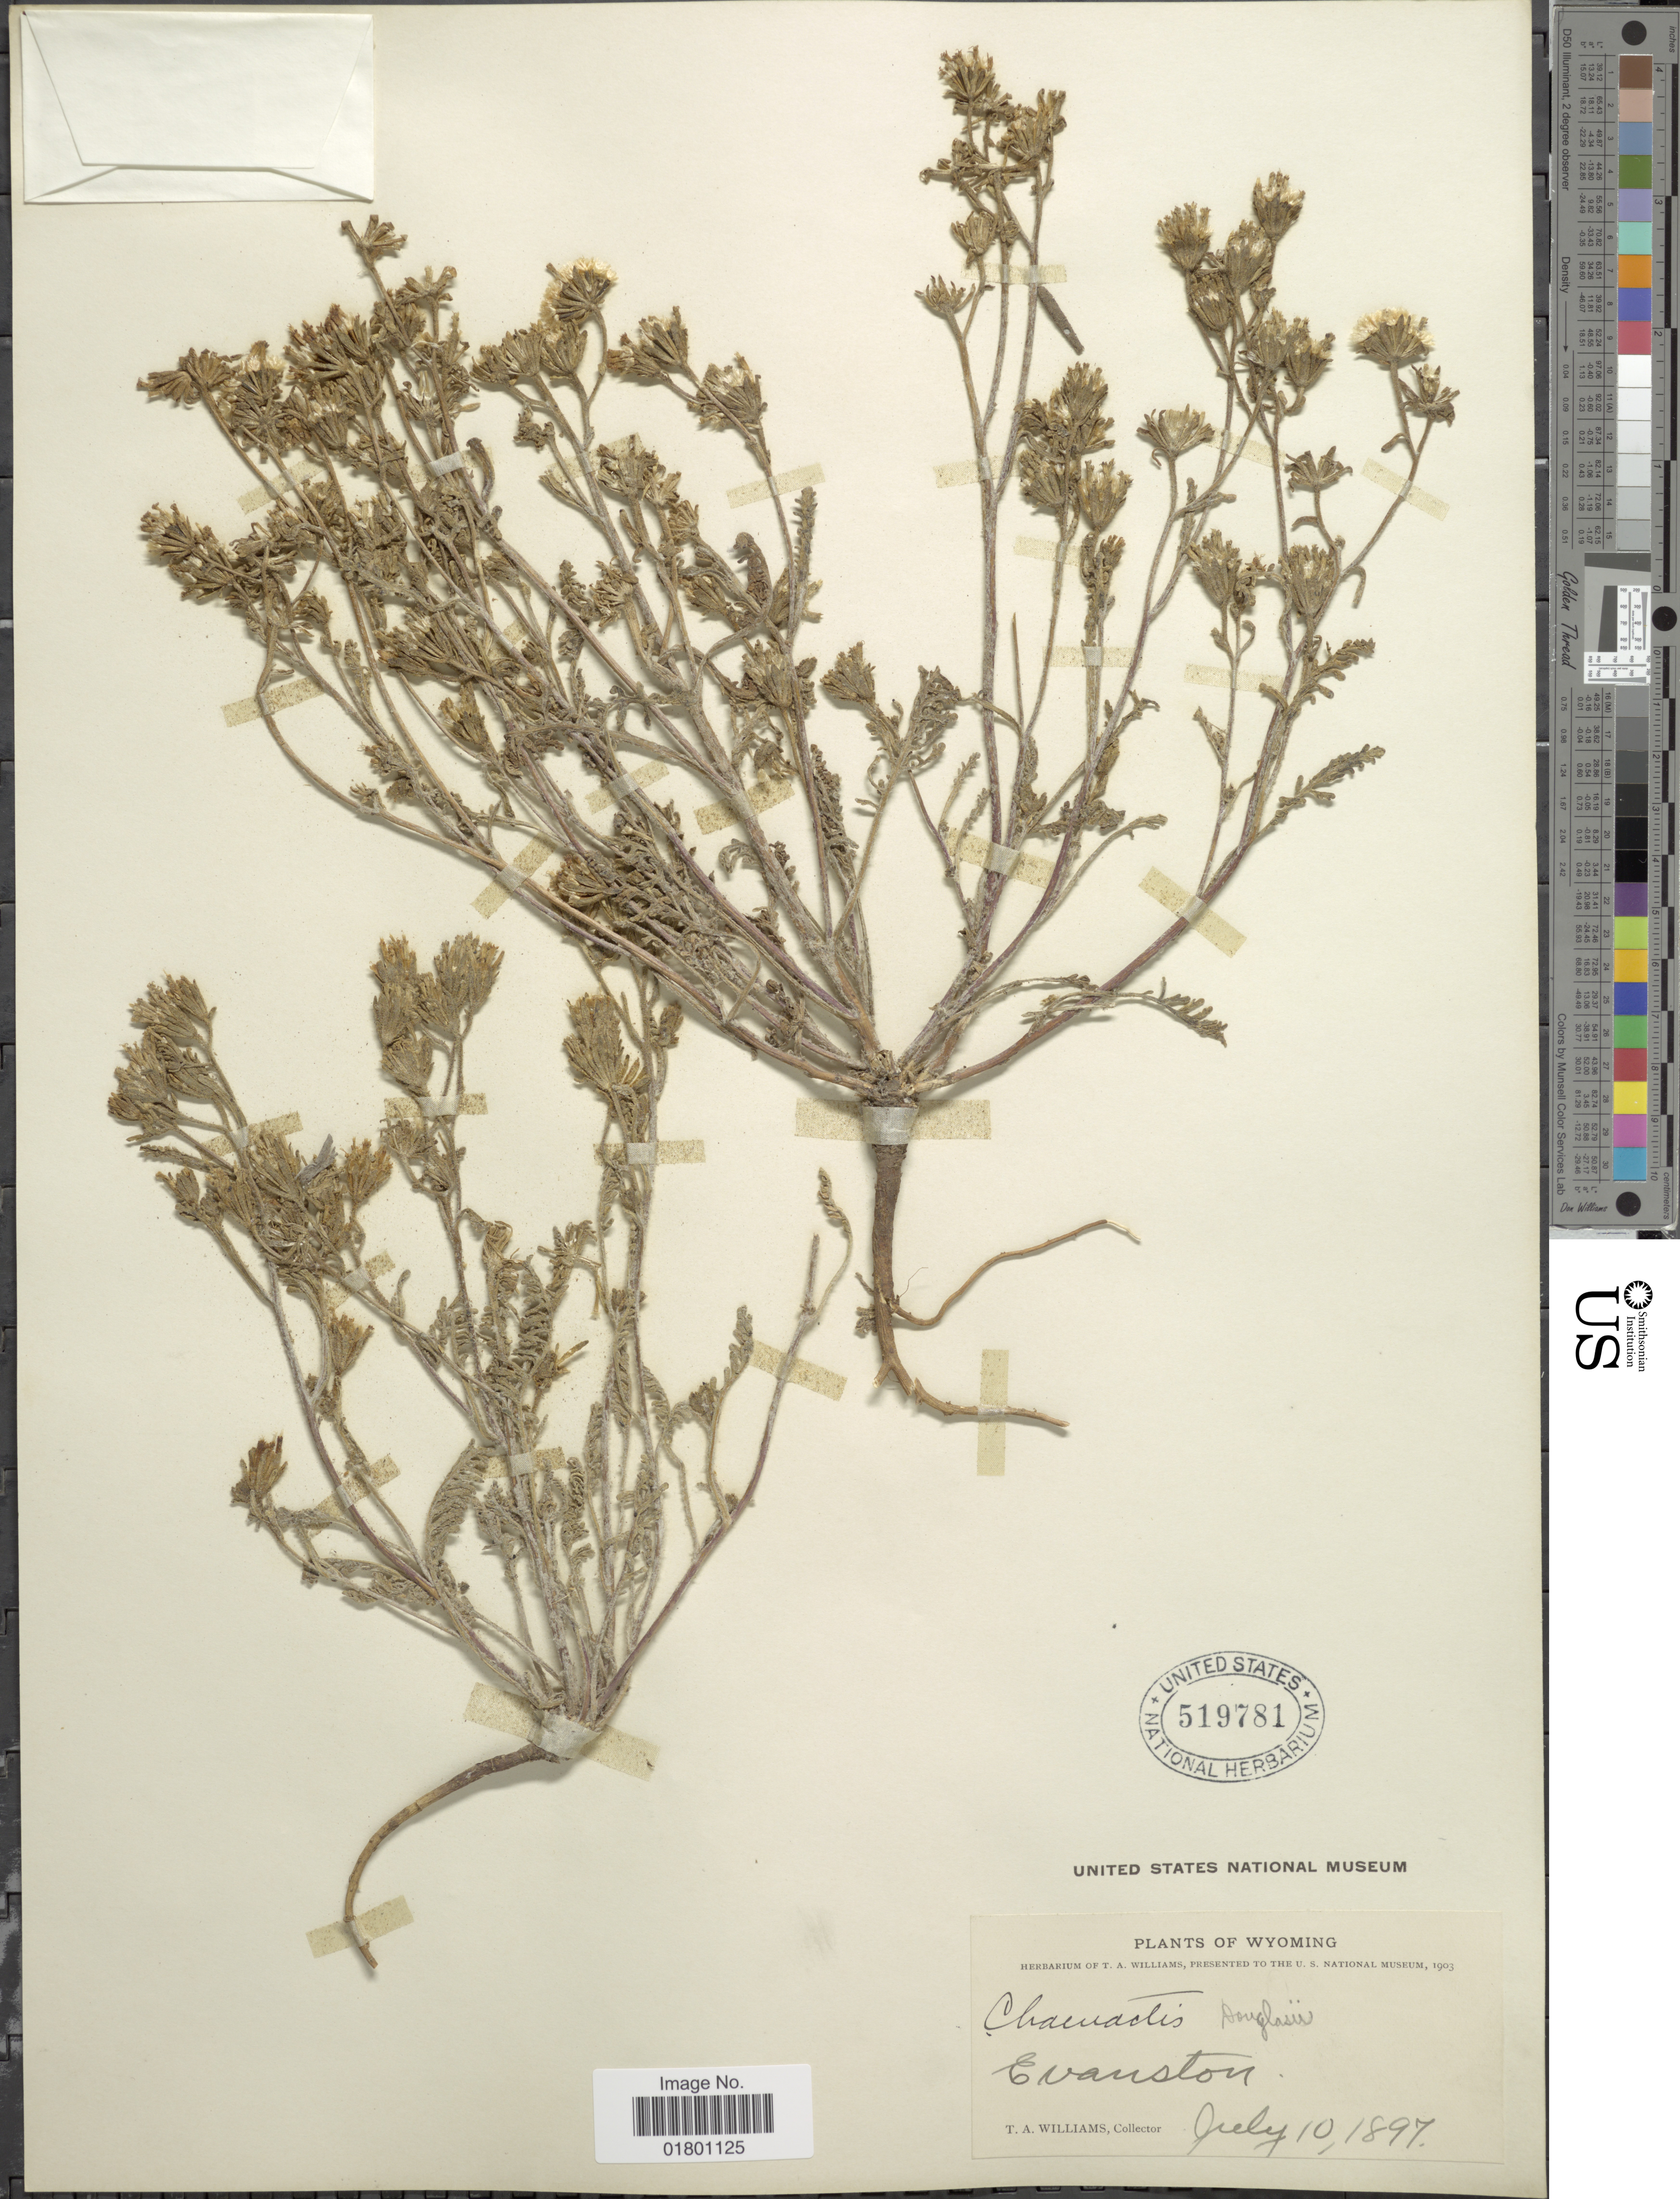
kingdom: Plantae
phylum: Tracheophyta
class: Magnoliopsida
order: Asterales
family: Asteraceae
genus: Chaenactis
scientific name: Chaenactis douglasii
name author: Hook. & Arn.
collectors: T. A. Williams (herbarium)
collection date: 1897-07-10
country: United States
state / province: Wyoming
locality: Evanston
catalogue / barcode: US 519781